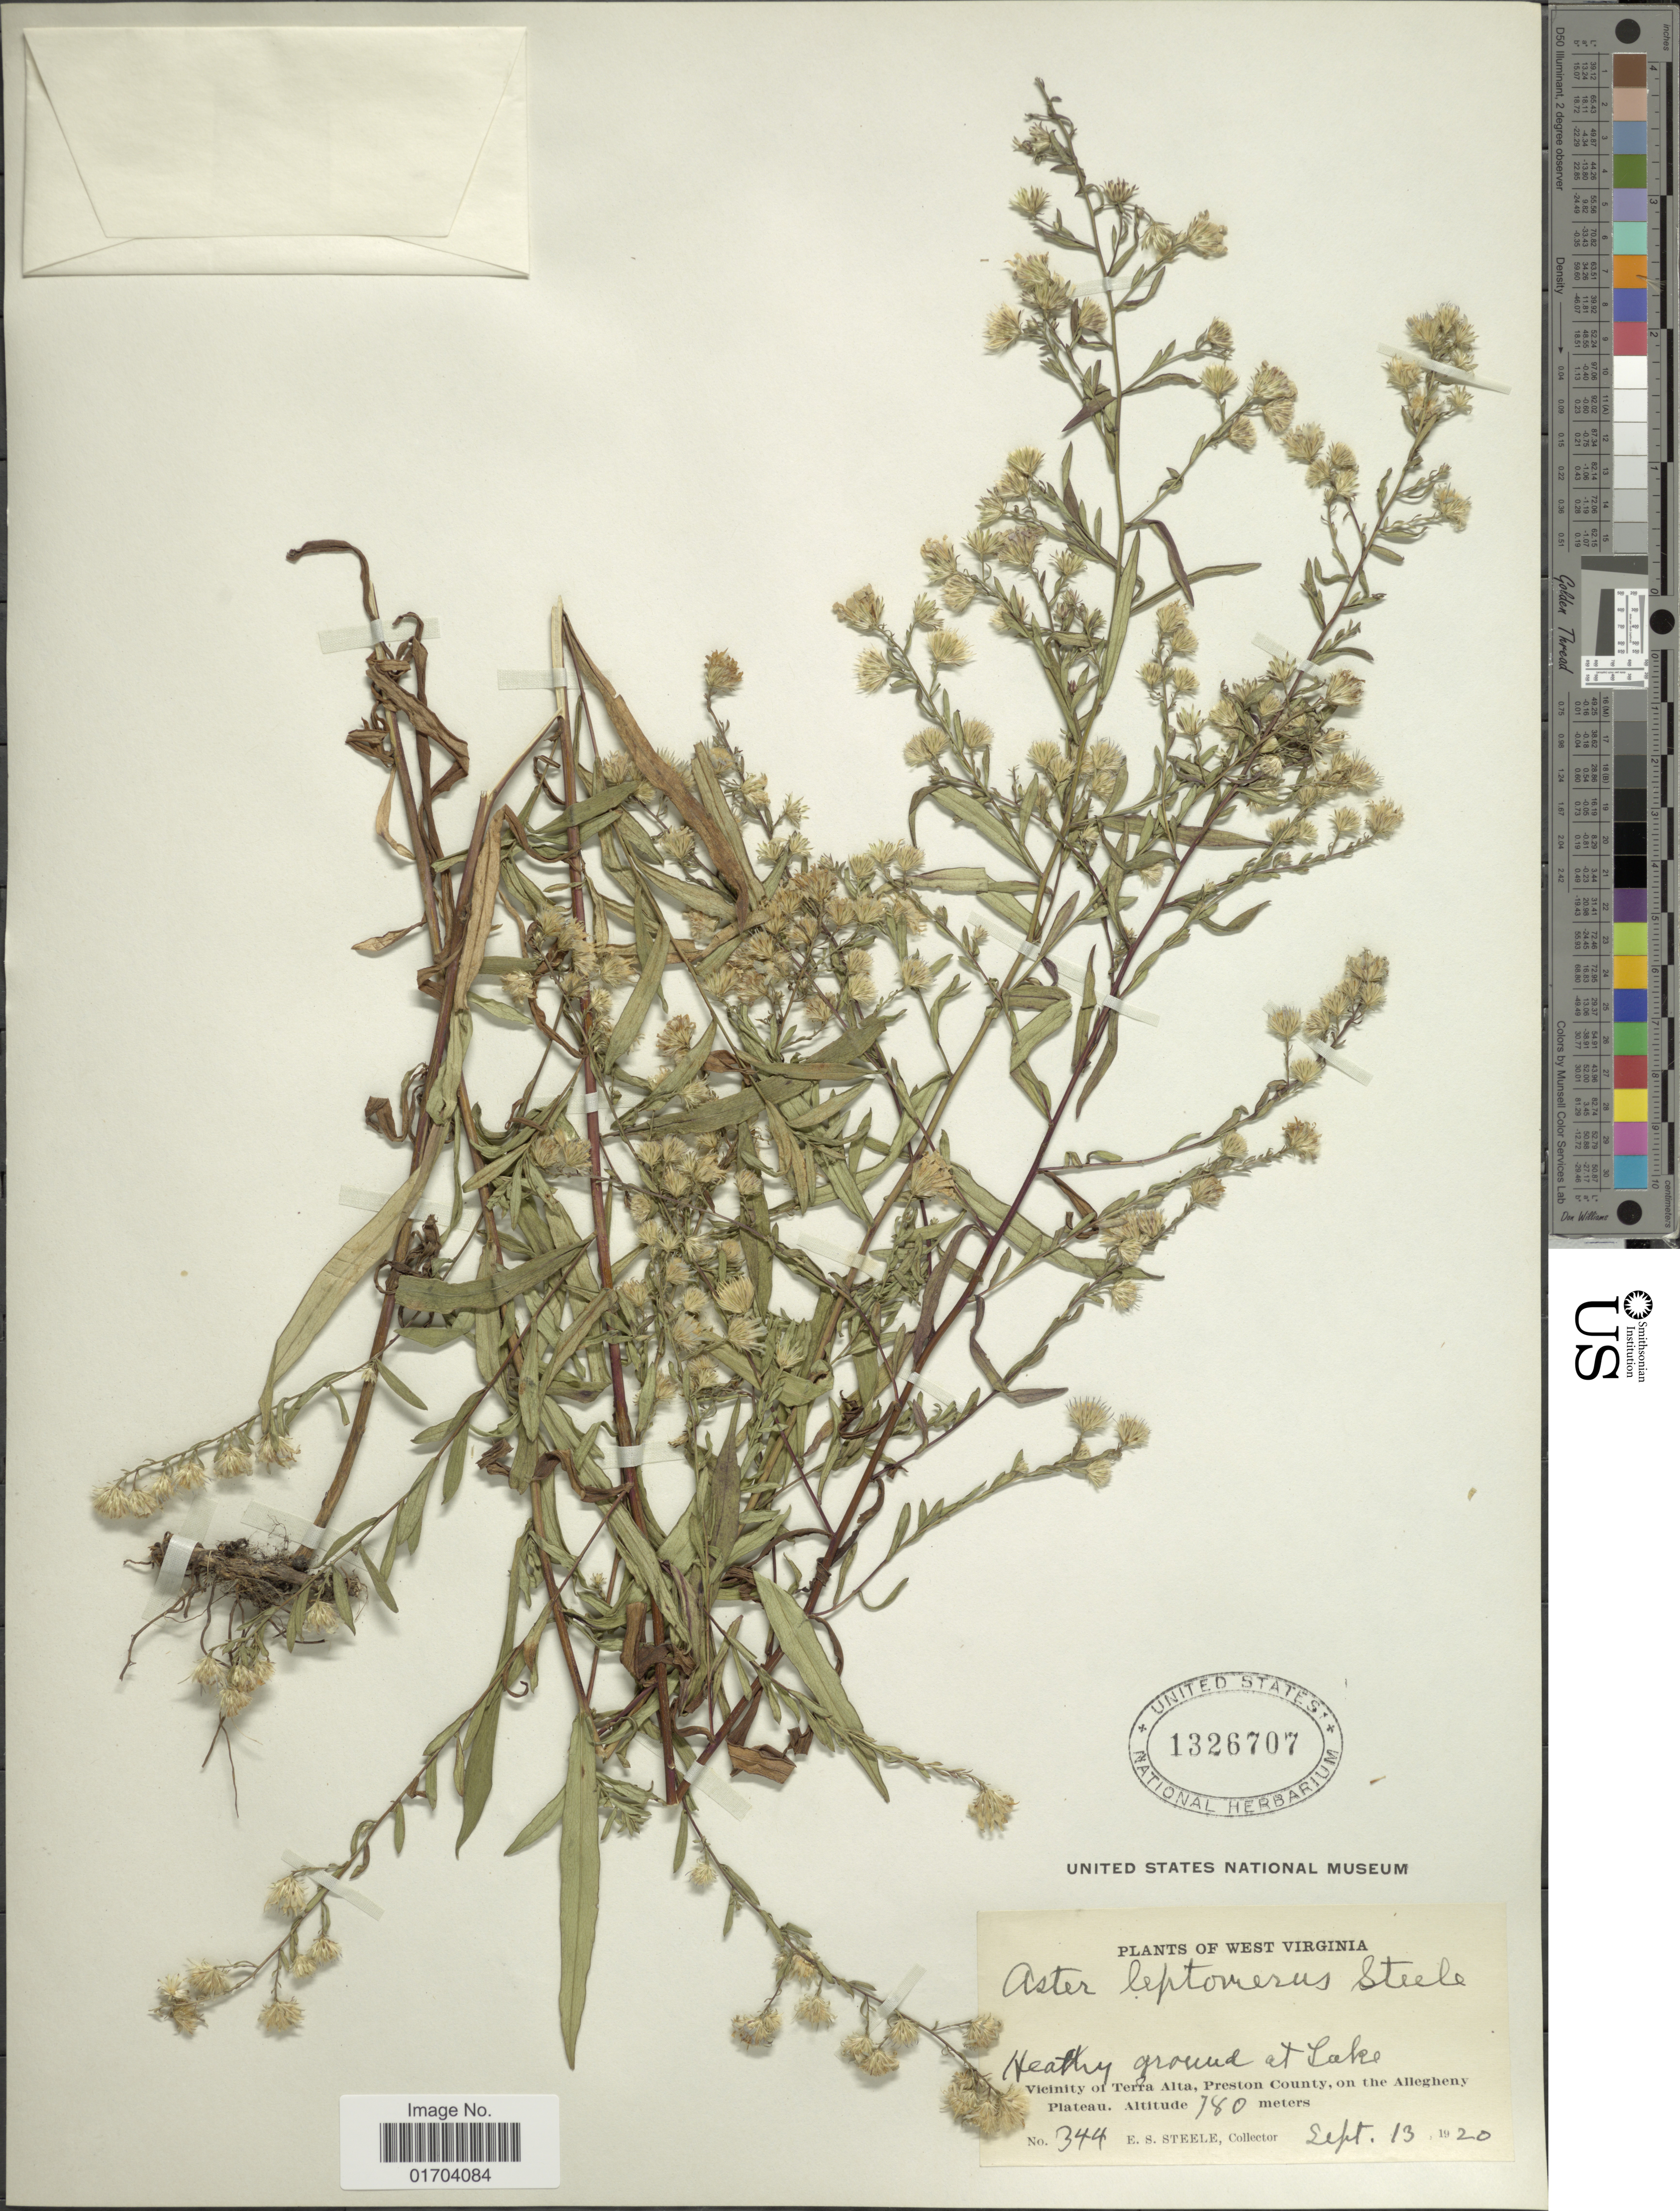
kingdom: Plantae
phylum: Tracheophyta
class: Magnoliopsida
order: Asterales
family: Asteraceae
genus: Aster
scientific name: Aster leptomerus E.S. Steele sp. nov. ined.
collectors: E. Steele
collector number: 344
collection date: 1920-09-13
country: United States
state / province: West Virginia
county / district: Preston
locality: Lake, Vicinity of Terra Alta, Preston County, on the Allegheny Plateau.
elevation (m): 780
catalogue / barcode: US 1326707